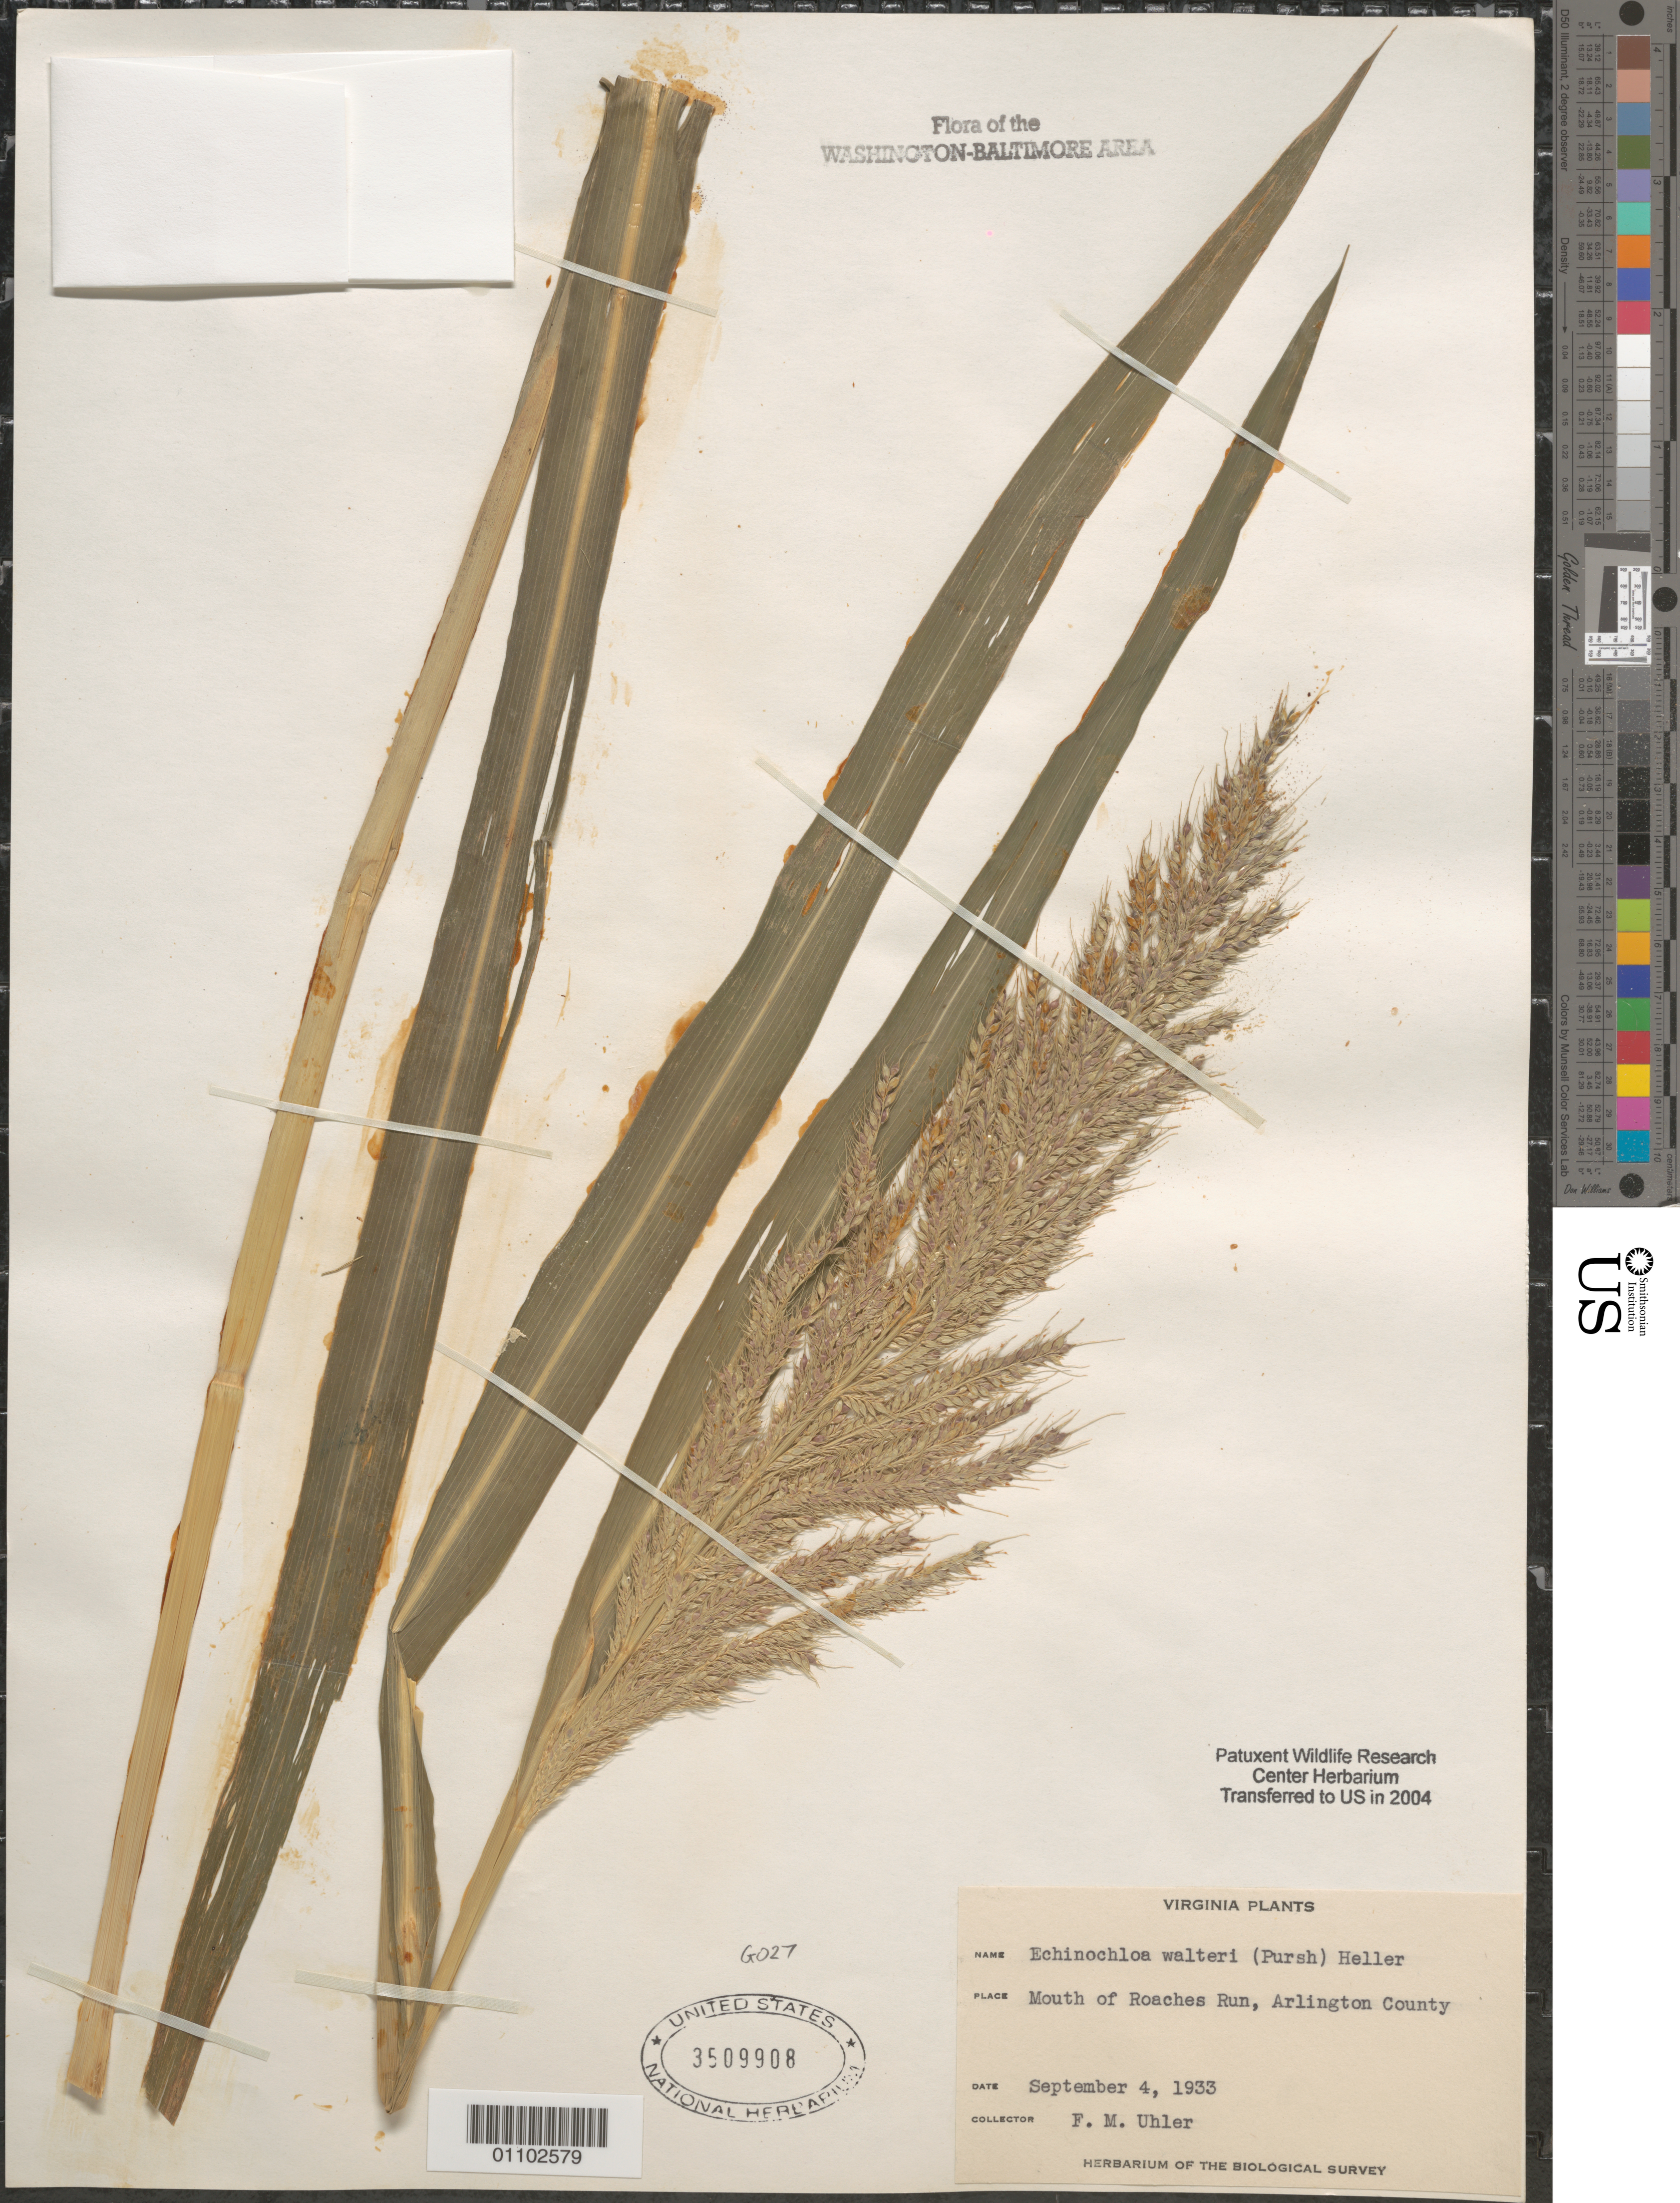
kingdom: Plantae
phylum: Tracheophyta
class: Liliopsida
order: Poales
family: Poaceae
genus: Echinochloa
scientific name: Echinochloa walteri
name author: (Pursh) A. Heller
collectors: F. M. Uhler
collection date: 1933-09-04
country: United States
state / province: Virginia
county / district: Arlington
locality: Mouth of Roaches Run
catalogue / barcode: US 3509908